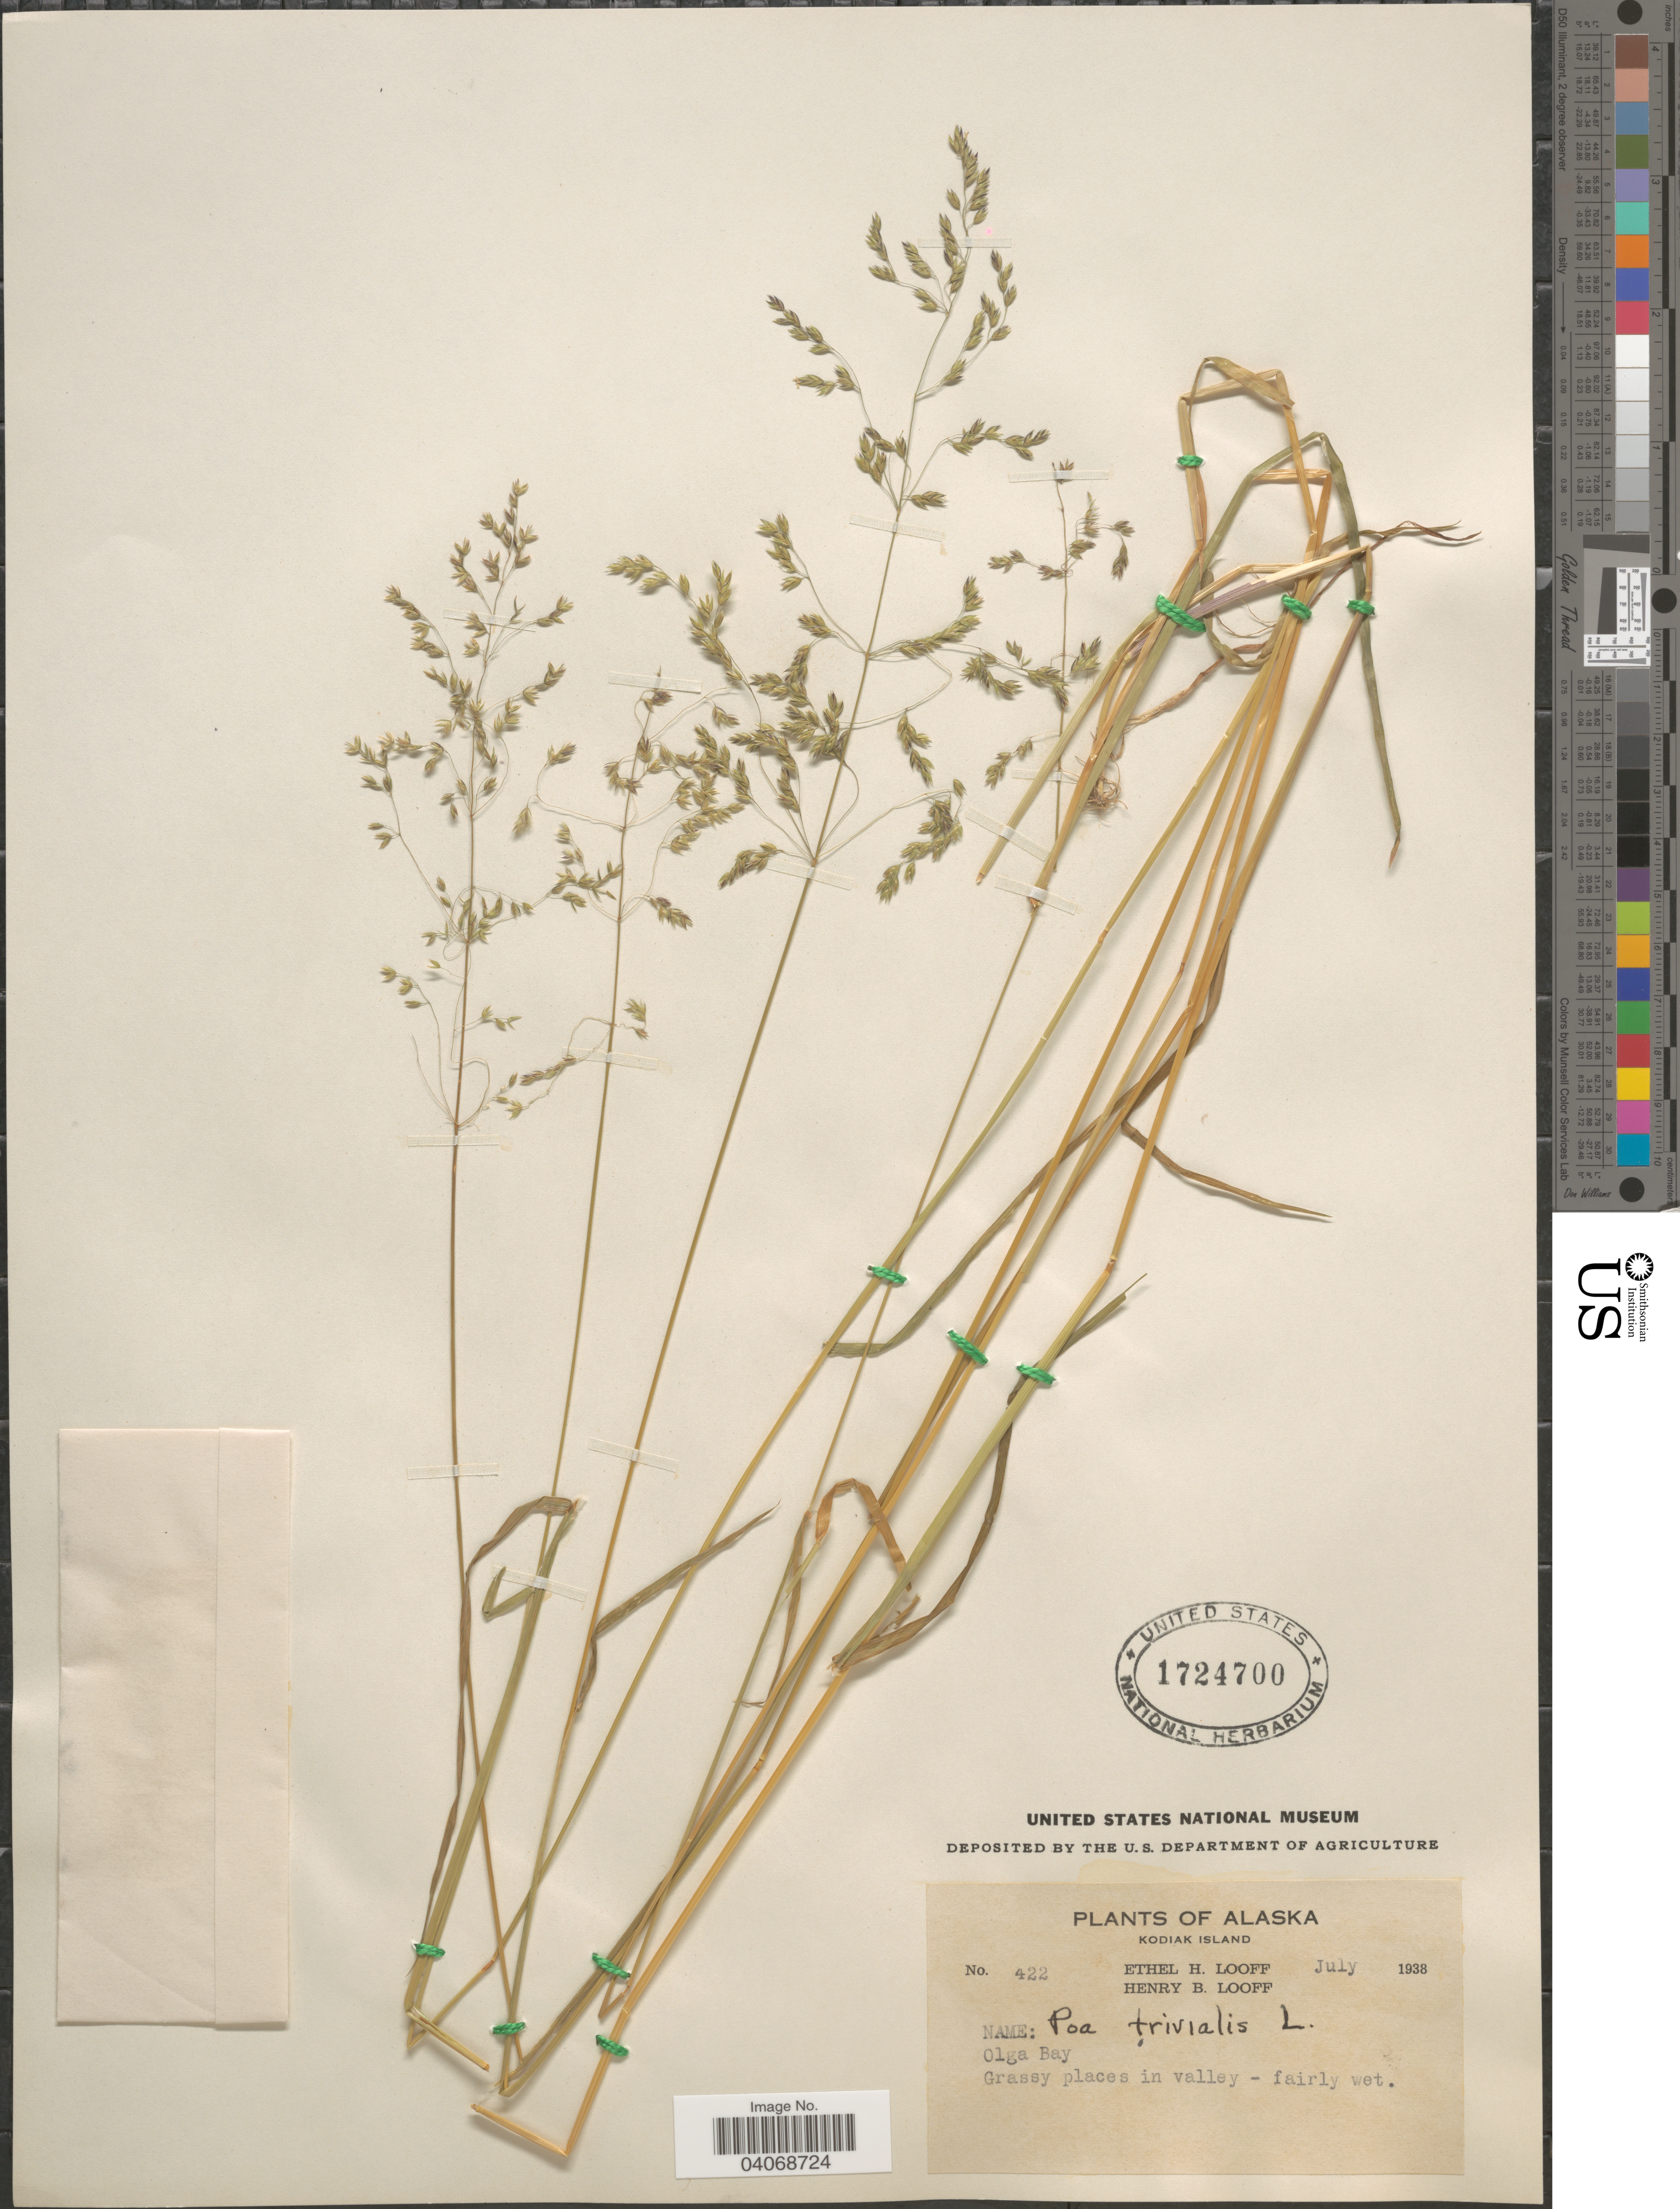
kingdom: Plantae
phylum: Tracheophyta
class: Liliopsida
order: Poales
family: Poaceae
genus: Poa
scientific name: Poa trivialis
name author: L.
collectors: E. Looff & H. Looff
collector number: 422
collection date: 1938-07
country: United States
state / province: Alaska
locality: Kodiak Island. Olga Bay. Grassy places in valley.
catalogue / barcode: US 1724700